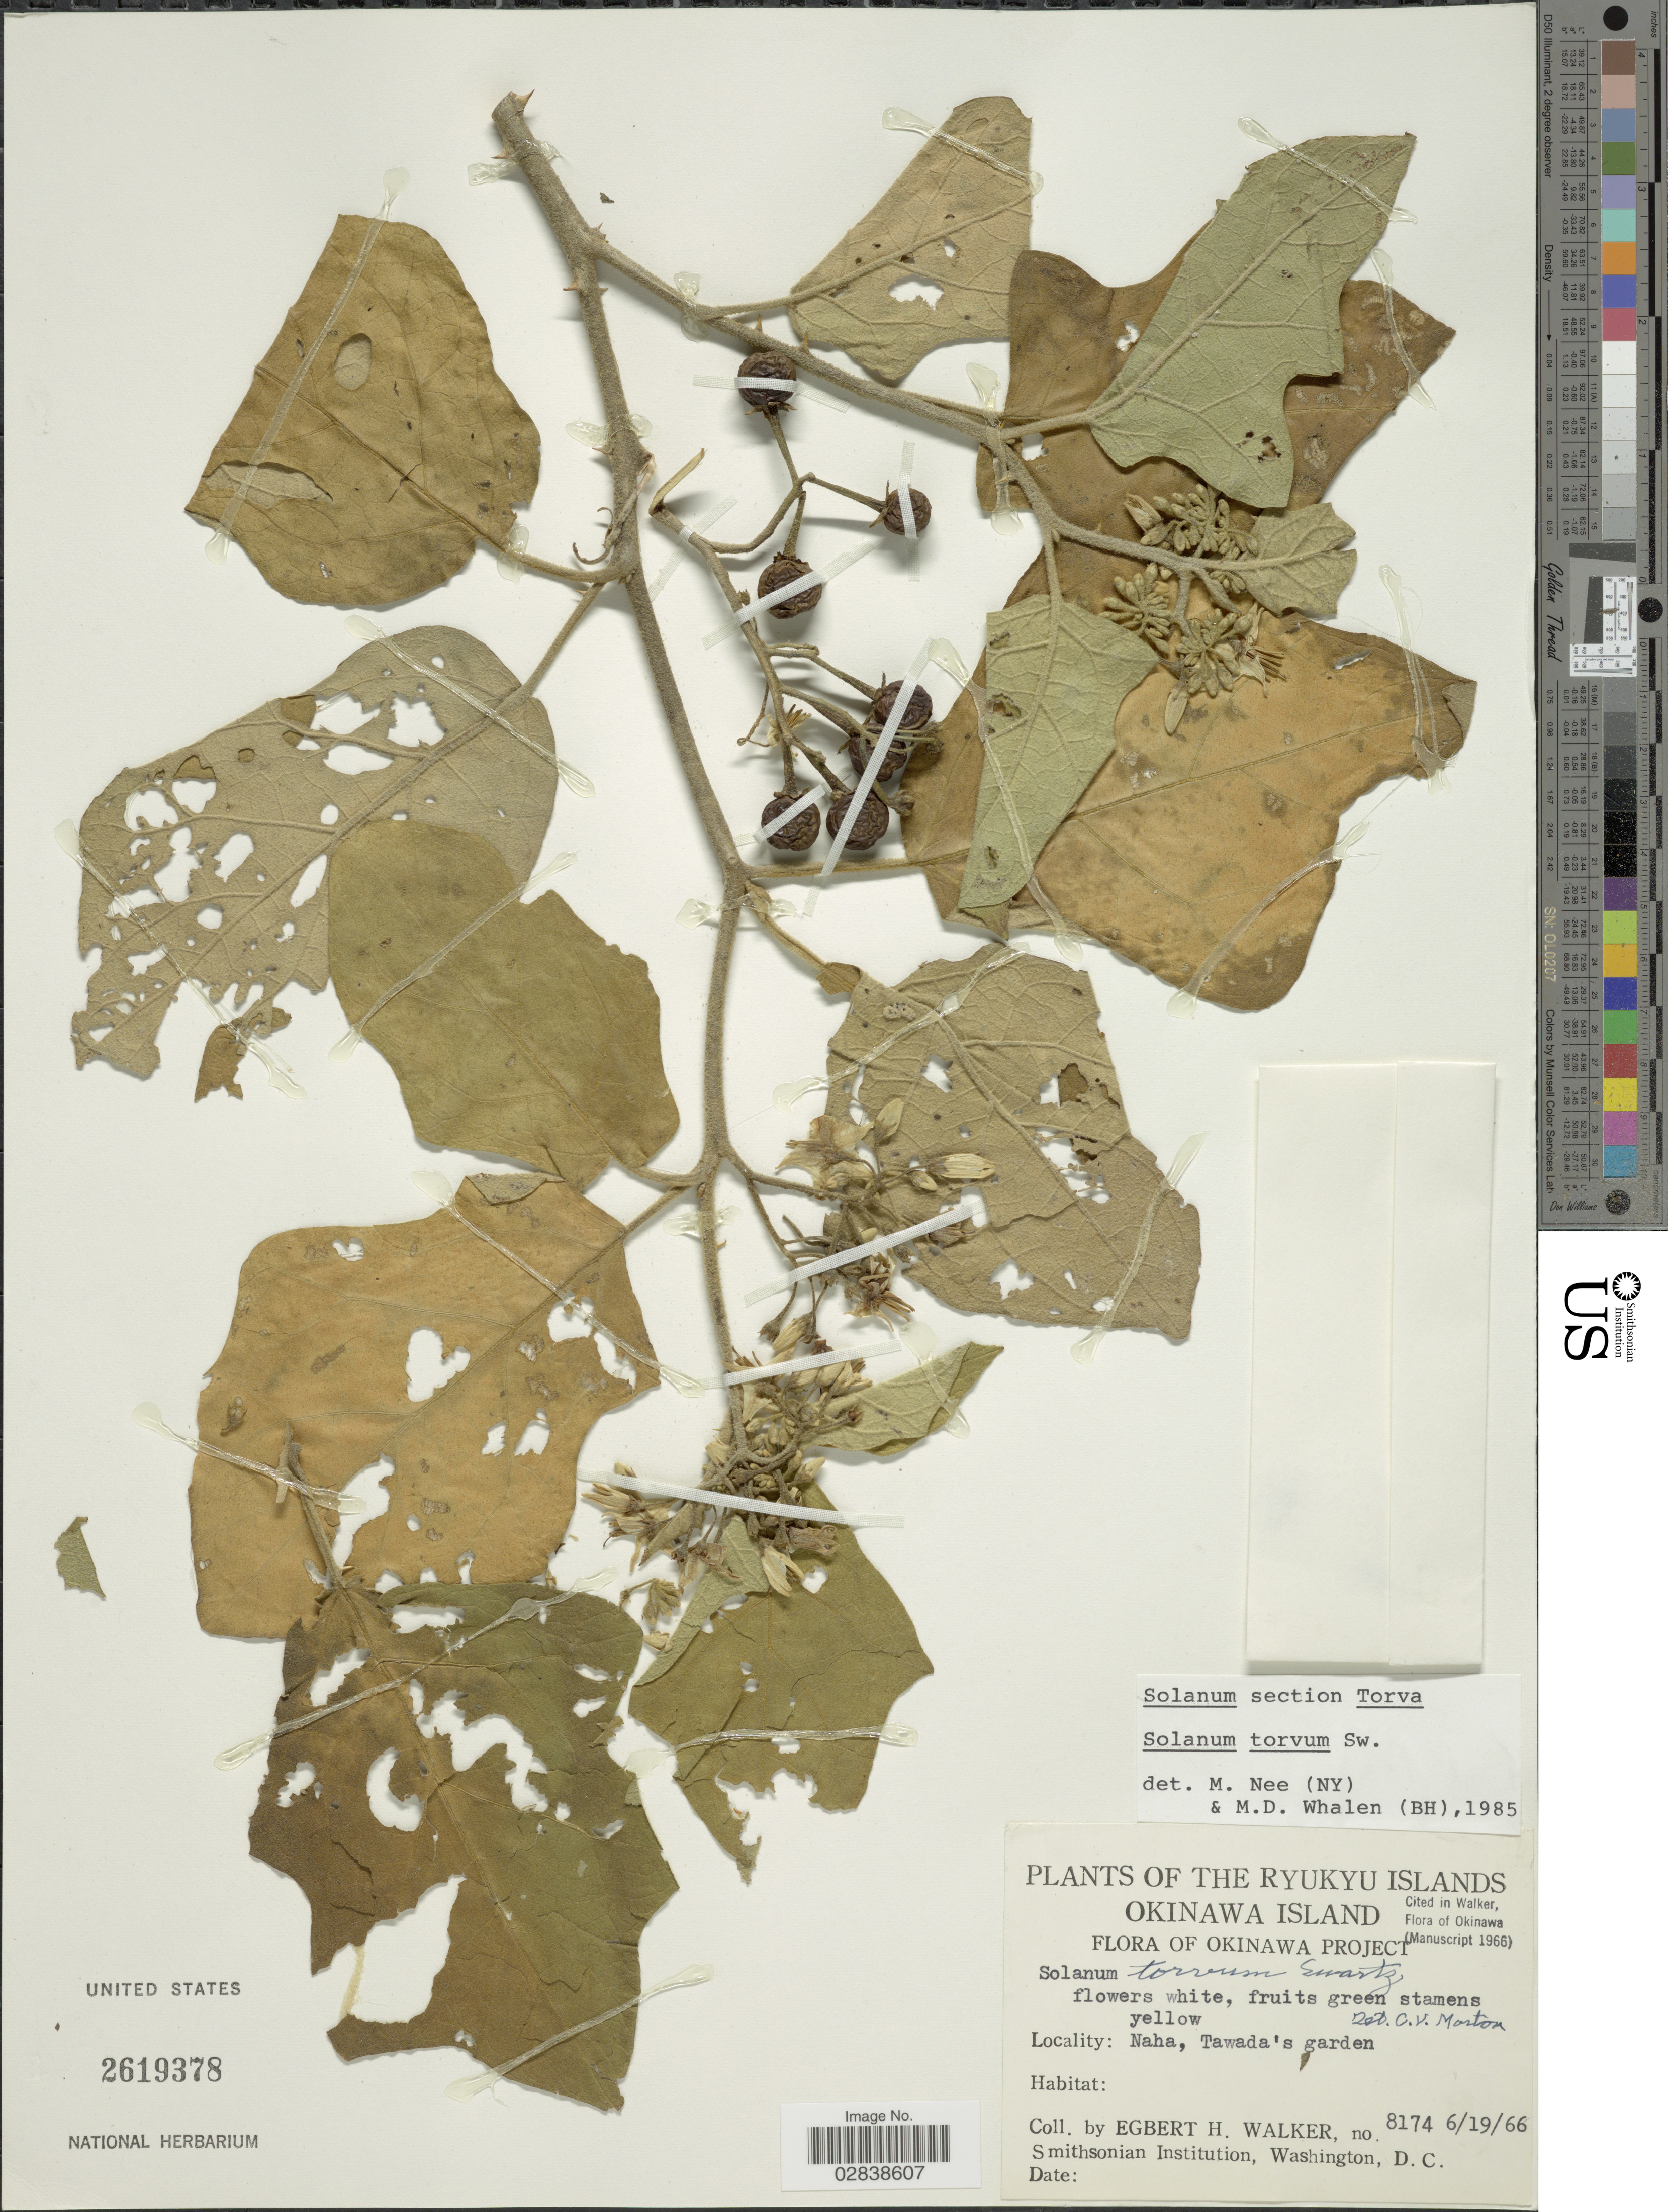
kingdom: Plantae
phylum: Tracheophyta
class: Magnoliopsida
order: Solanales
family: Solanaceae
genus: Solanum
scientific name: Solanum torvum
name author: Sw.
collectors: E. H. Walker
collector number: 8174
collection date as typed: Transcribed d/m/y: 19/6/66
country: Japan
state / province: Okinawa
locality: The Ryukyu Islands, Okinawa Island, Okinawa Project, Naha, Tawada's garden.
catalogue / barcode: US 2619378